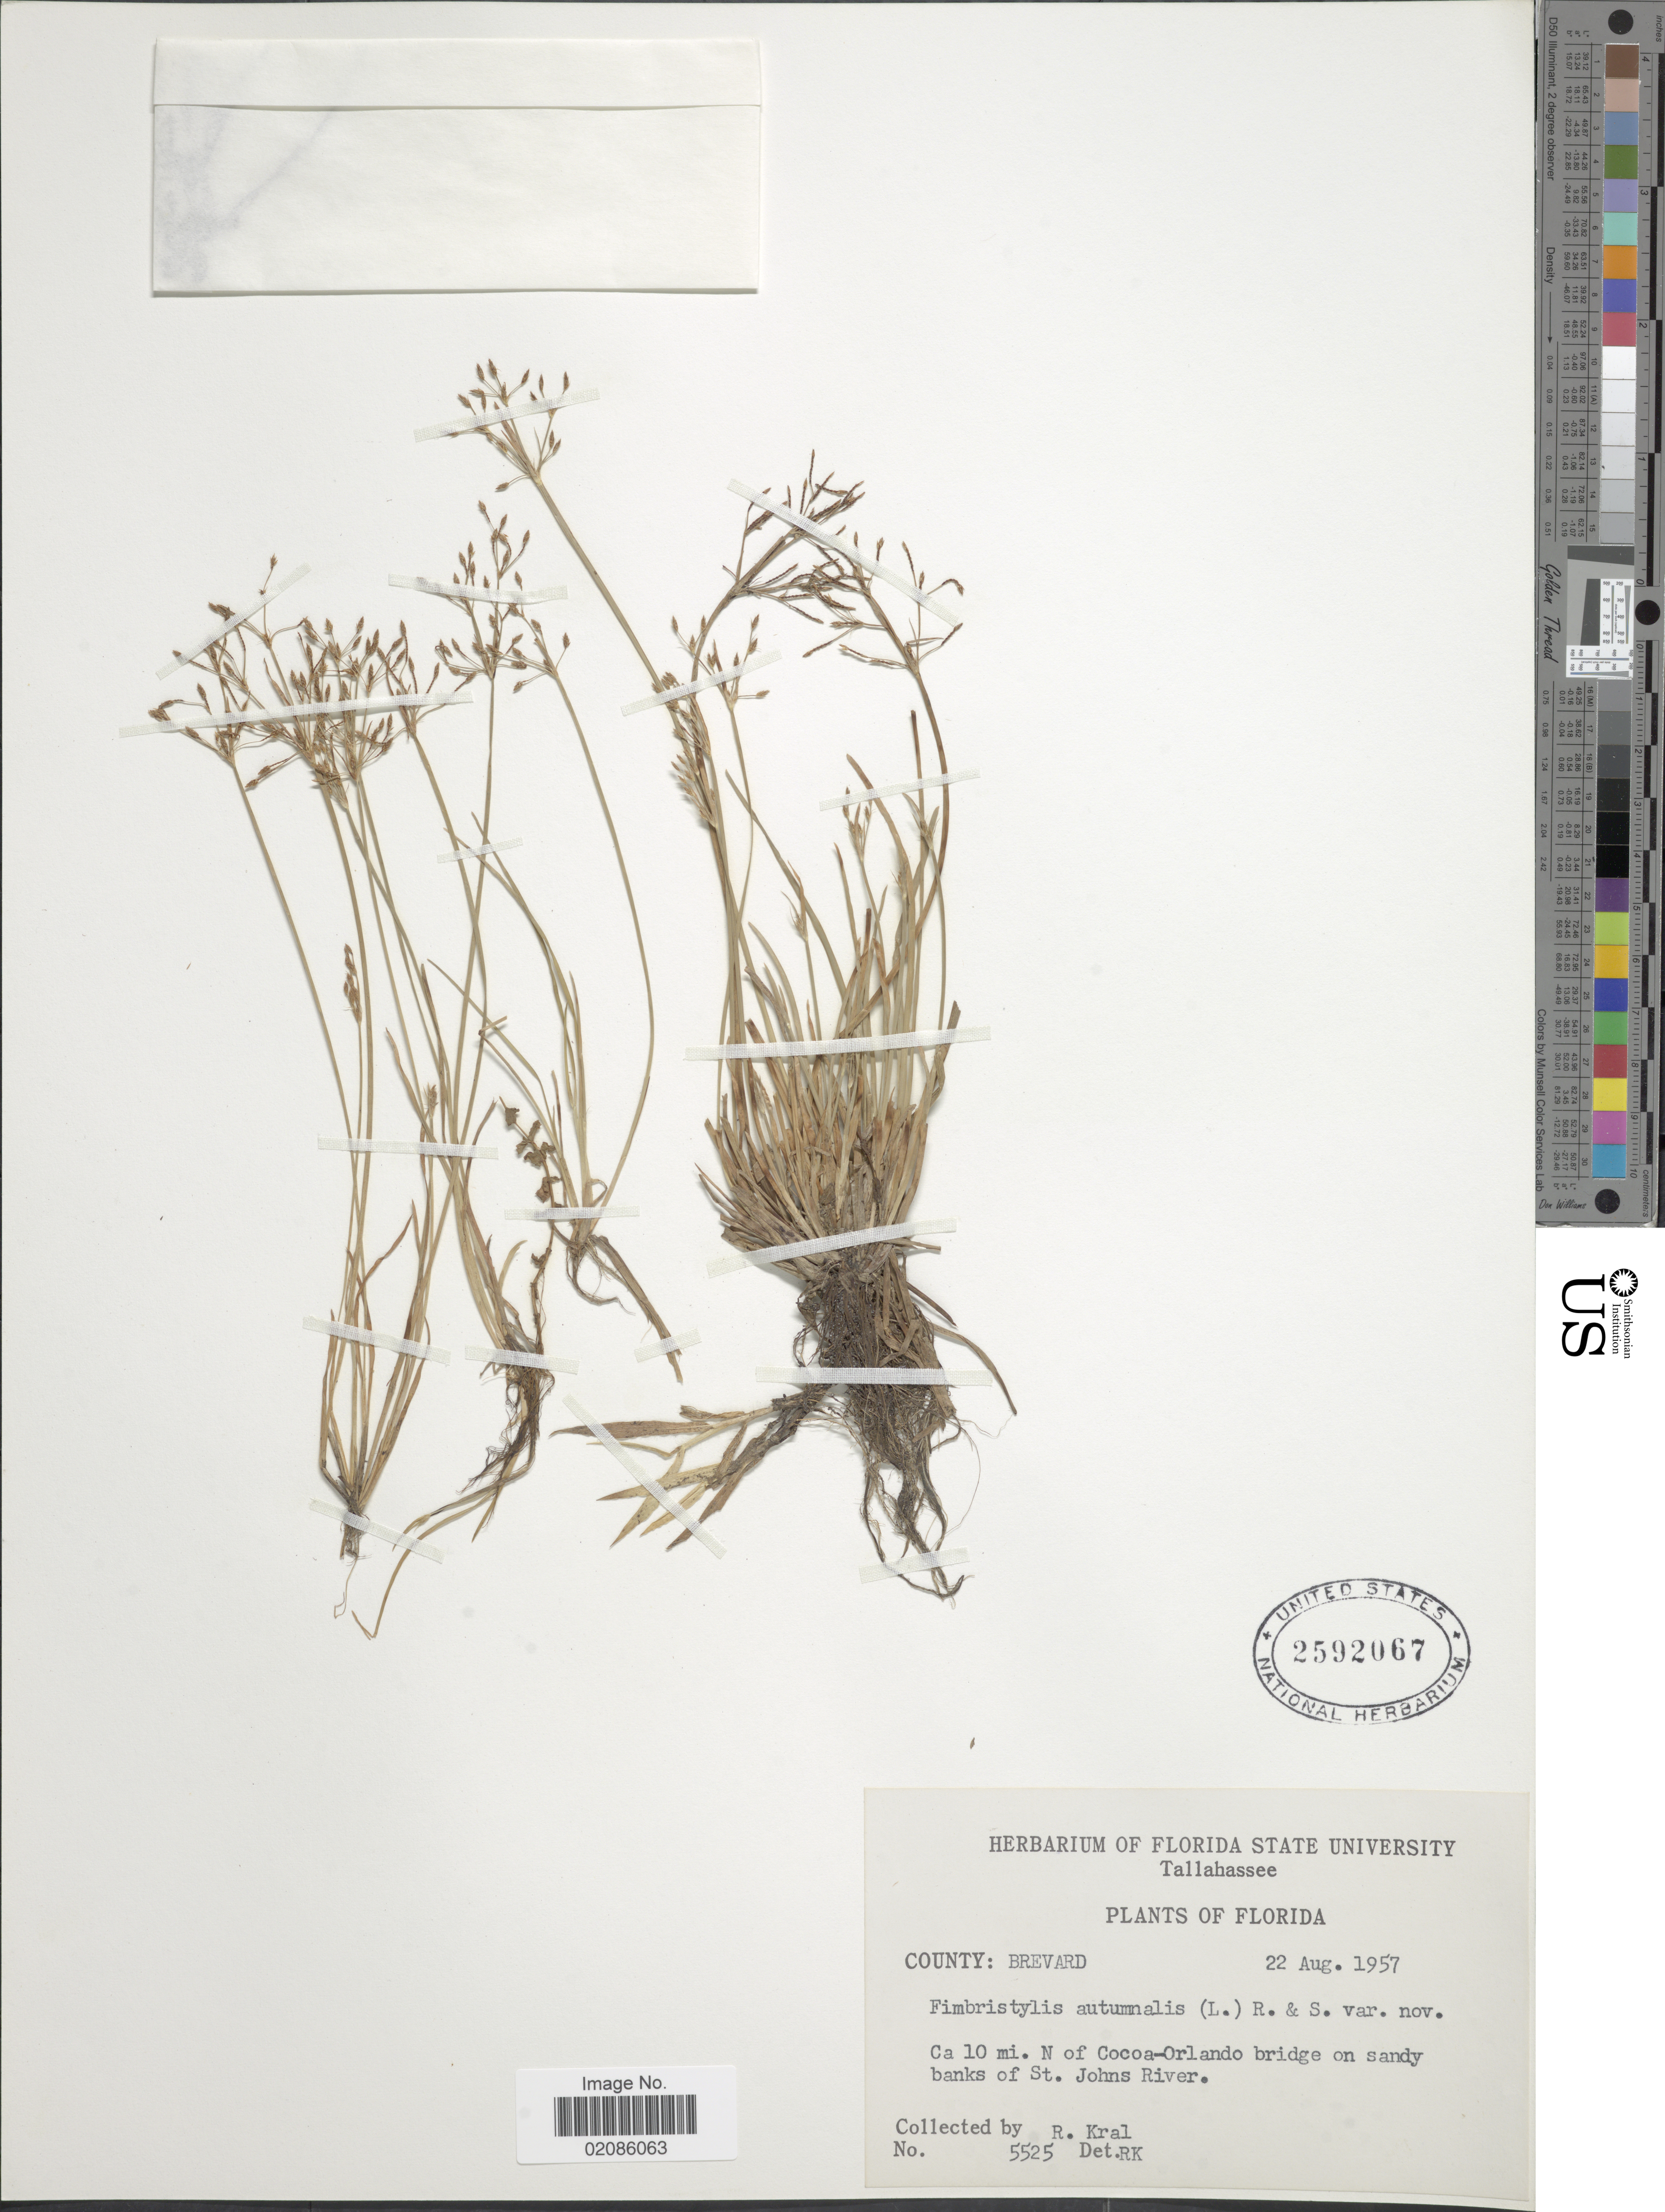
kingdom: Plantae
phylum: Tracheophyta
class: Liliopsida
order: Poales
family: Cyperaceae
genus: Fimbristylis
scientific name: Fimbristylis autumnalis (L.) Roem. & Schult.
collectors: R. Kral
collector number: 5525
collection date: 1957-08-22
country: United States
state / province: Florida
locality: County: Brevard. Ca 10 mi. N of Cocoa-Orlando bridge on sandy banks of St. Johns River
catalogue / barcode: US 2592067